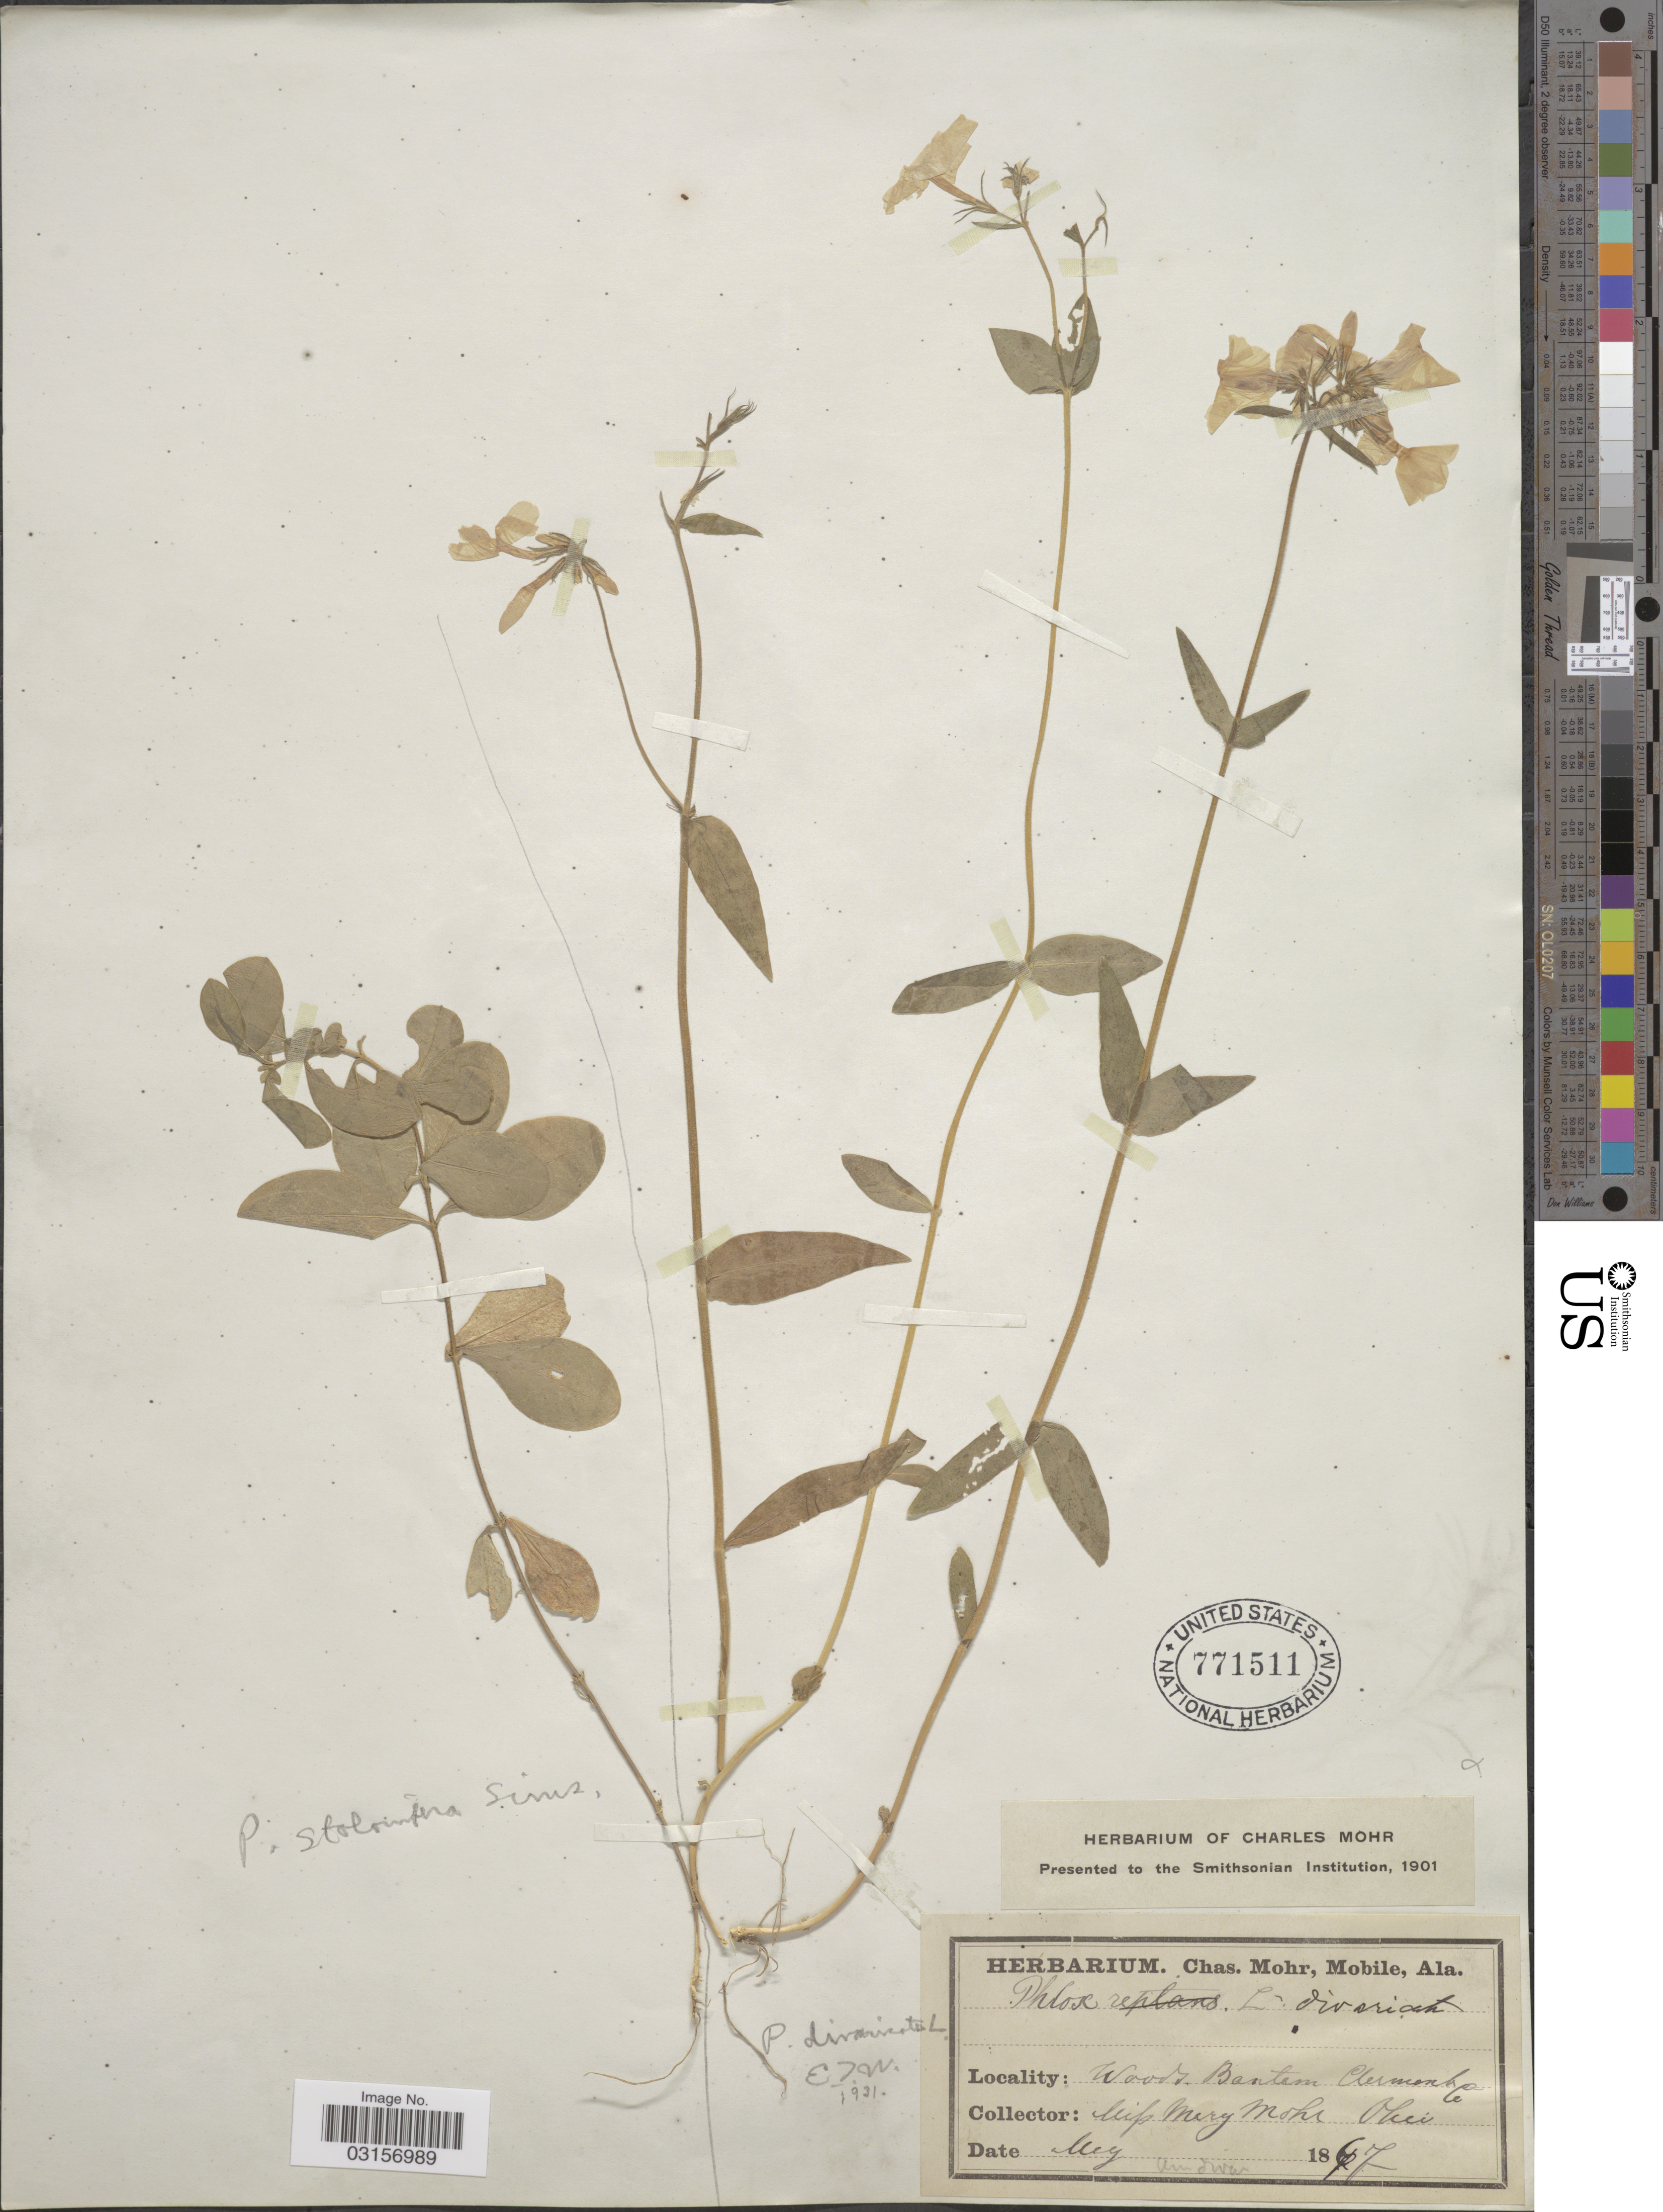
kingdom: Plantae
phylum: Tracheophyta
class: Magnoliopsida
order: Ericales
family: Polemoniaceae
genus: Phlox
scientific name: Phlox divaricata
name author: L.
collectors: C. Mohr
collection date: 1867-05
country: United States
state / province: Ohio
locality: Batnam, Clermont Co.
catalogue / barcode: US 771511